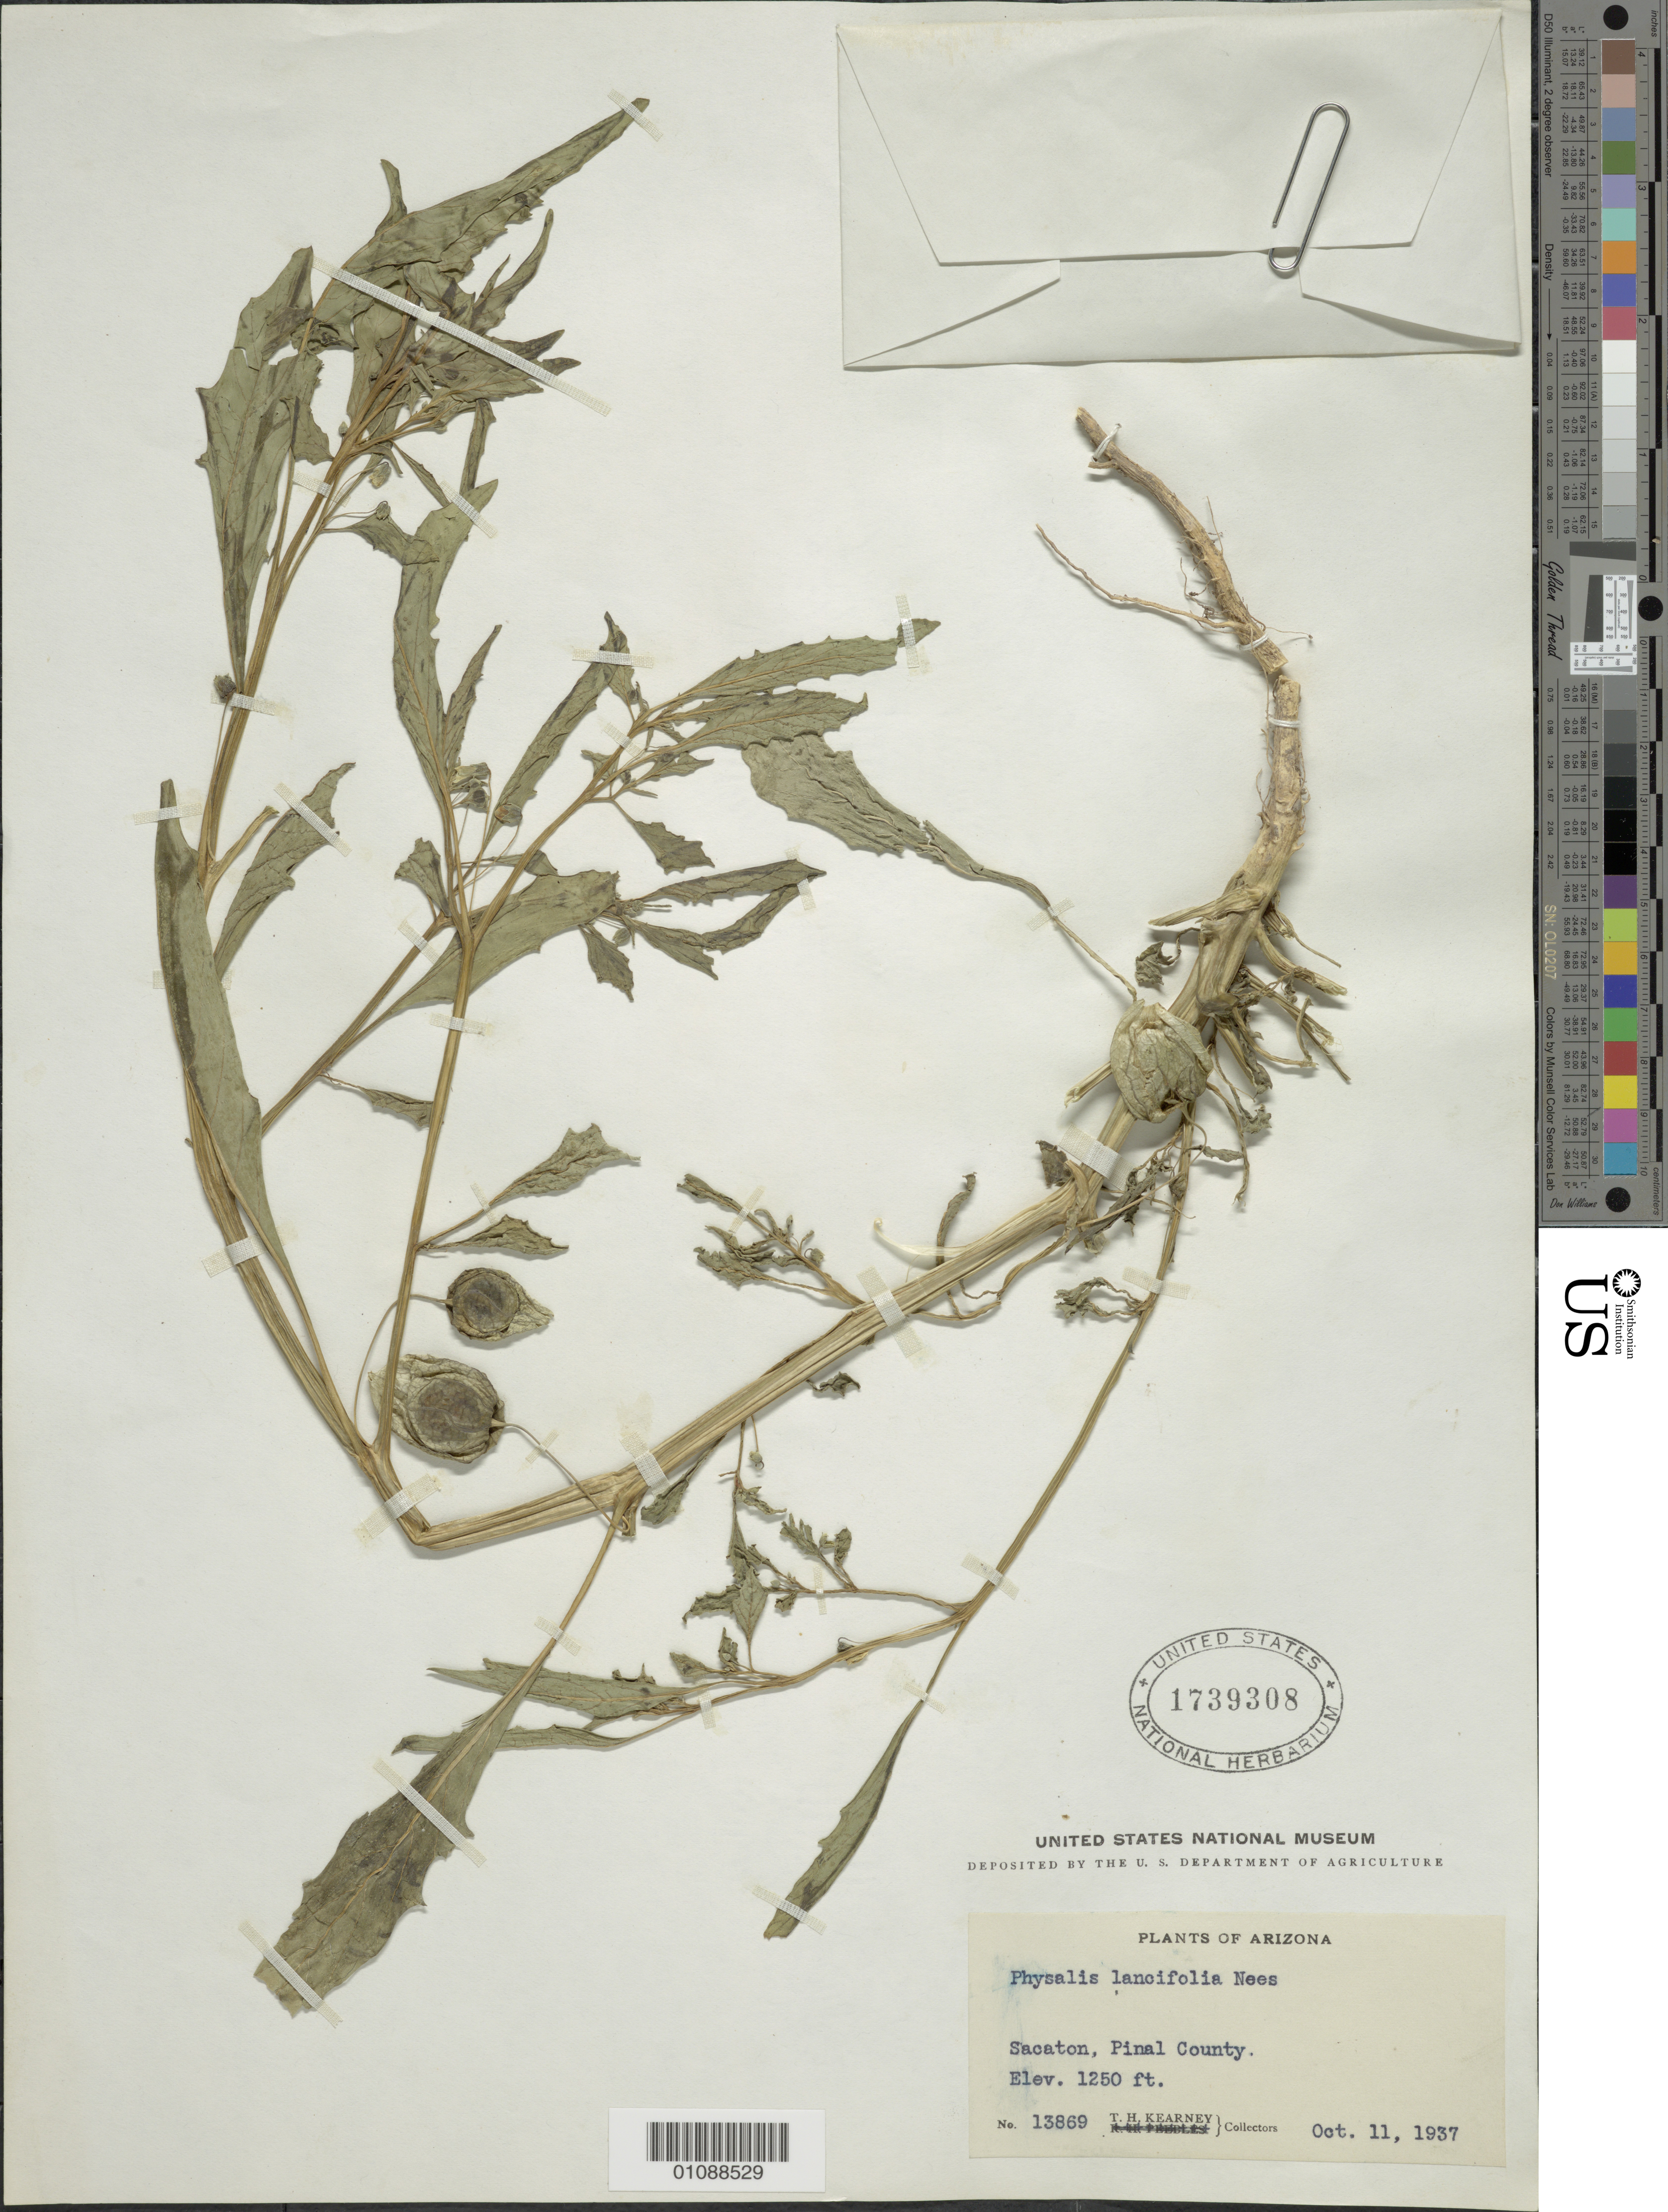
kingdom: Plantae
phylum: Tracheophyta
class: Magnoliopsida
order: Solanales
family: Solanaceae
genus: Physalis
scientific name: Physalis lanceifolia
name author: Nees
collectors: T. H. Kearney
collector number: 13869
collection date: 1937-10-11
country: United States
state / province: Arizona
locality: Sacaton, Pinal County.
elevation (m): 381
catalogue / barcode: US 1739308